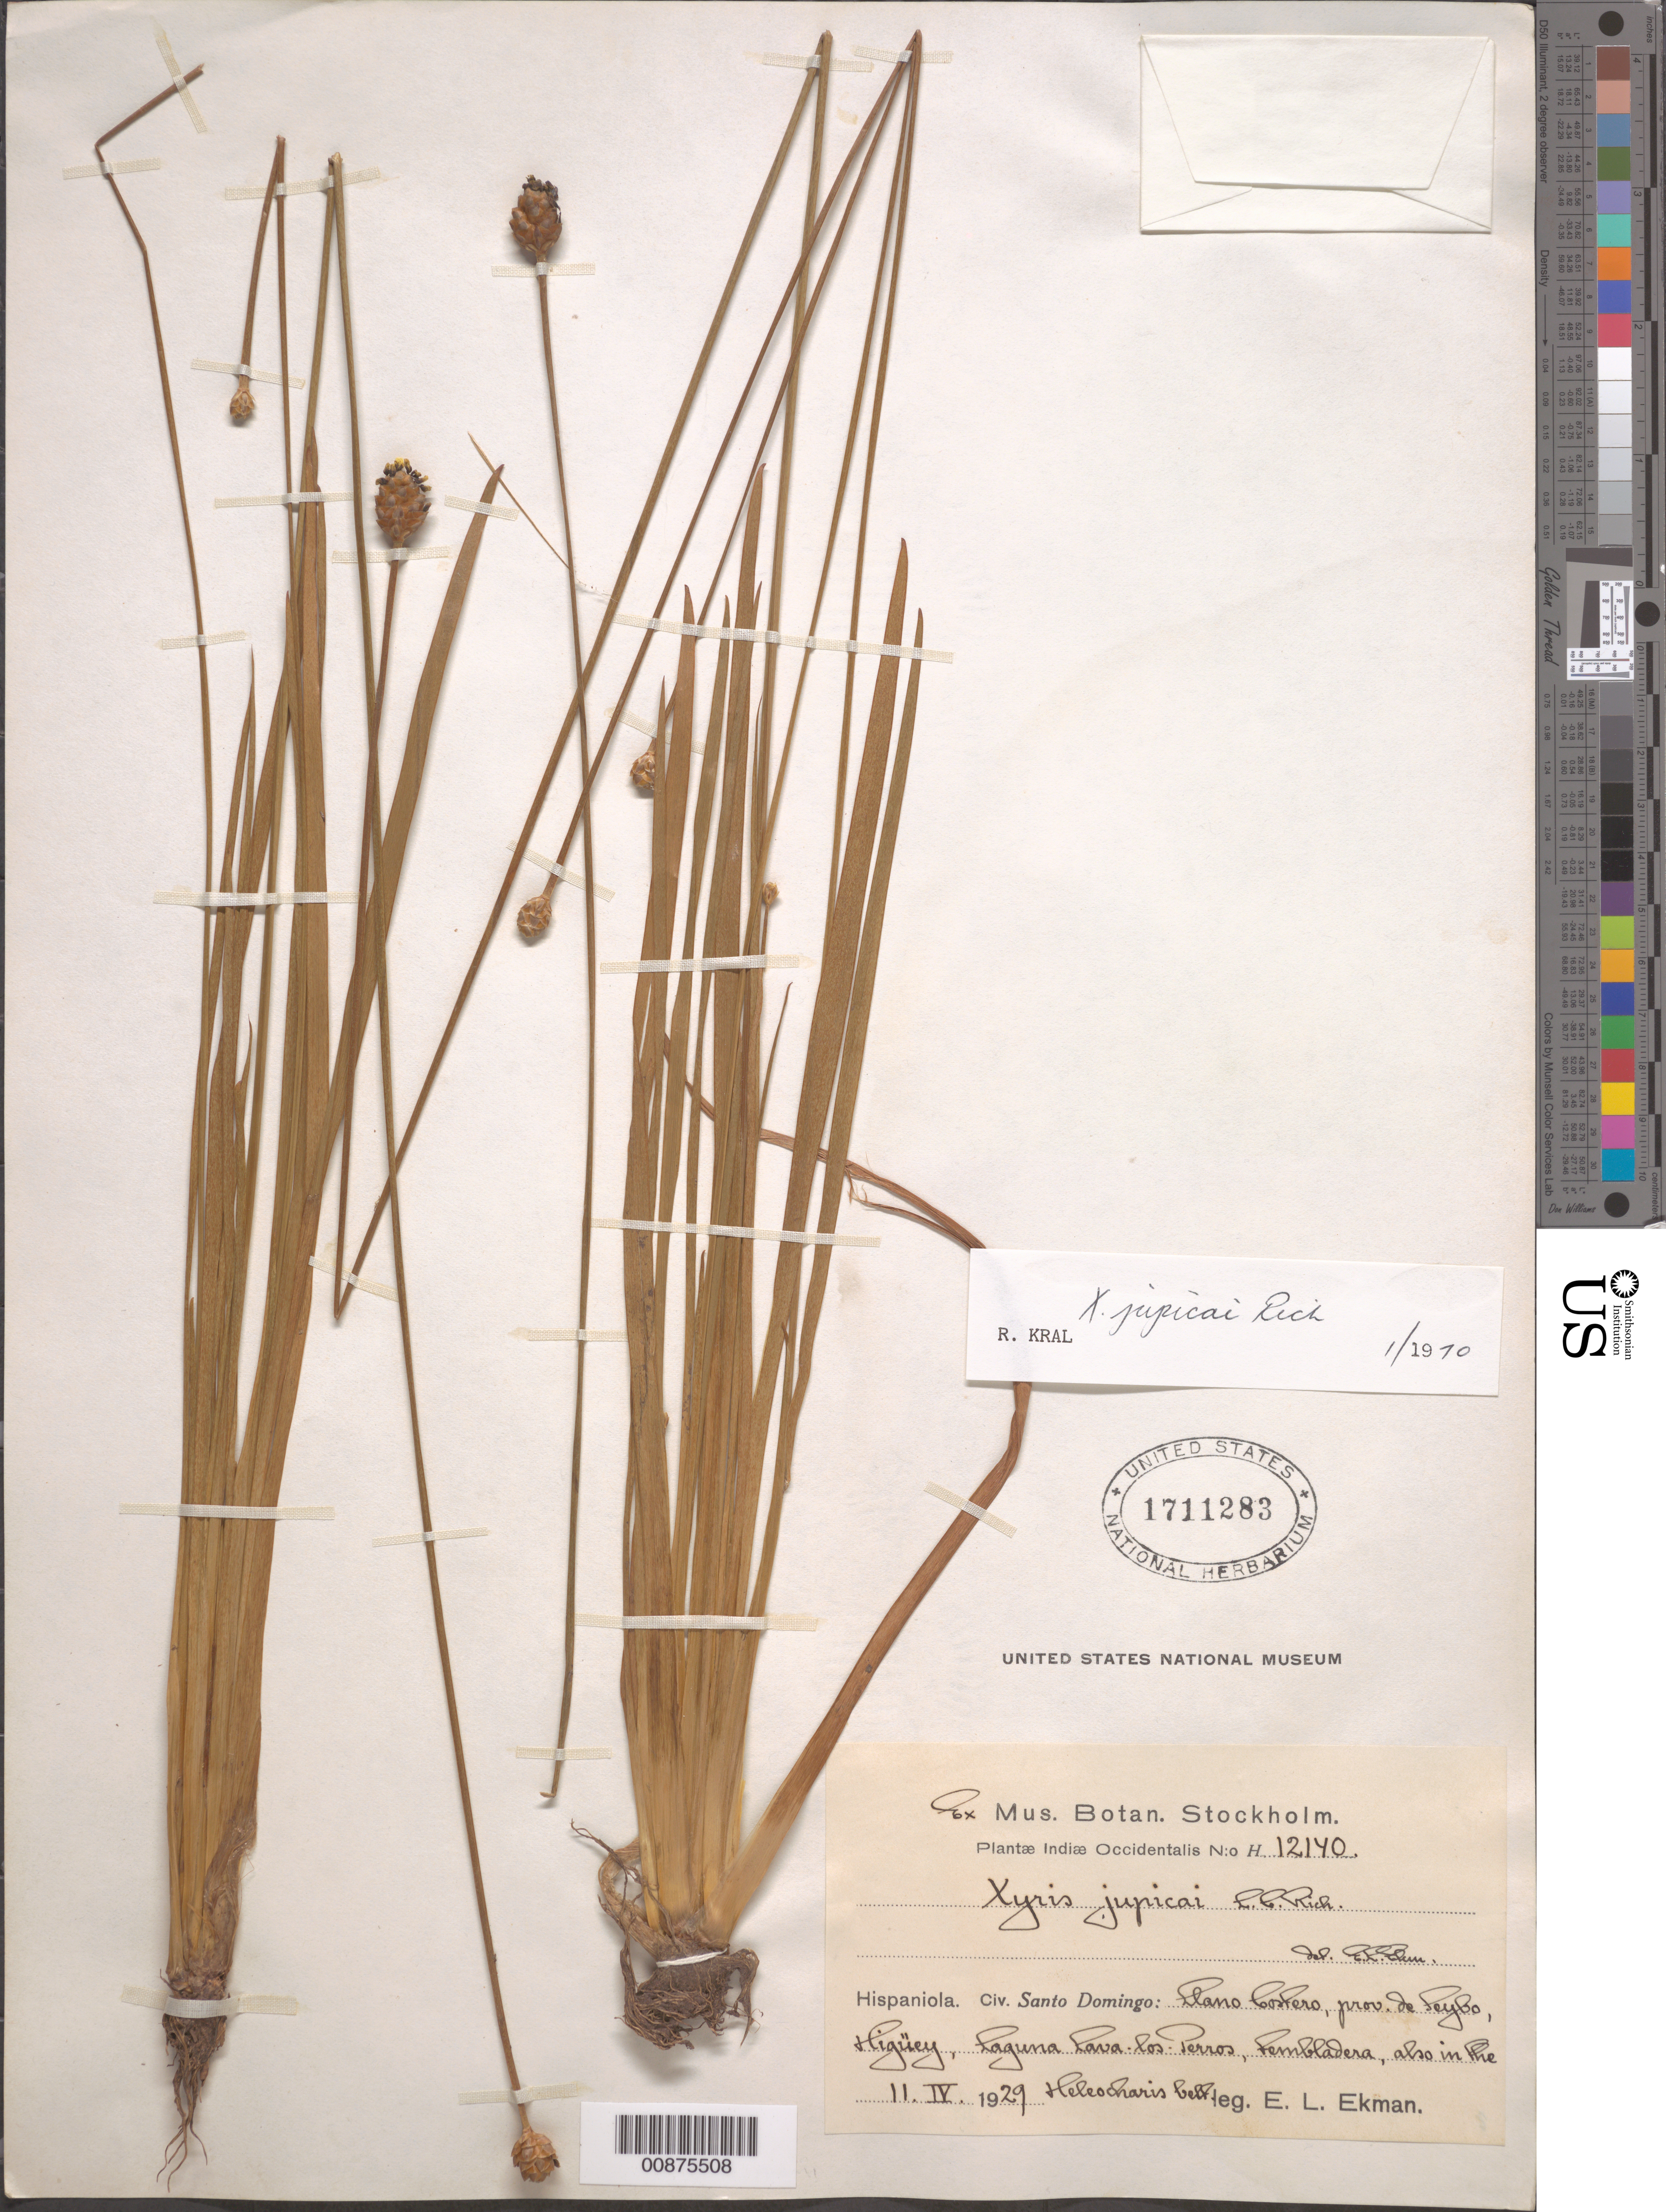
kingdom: Plantae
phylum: Tracheophyta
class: Liliopsida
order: Poales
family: Xyridaceae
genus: Xyris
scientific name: Xyris jupicai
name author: Rich.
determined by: Kral, Robert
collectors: E. L. Ekman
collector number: H 12140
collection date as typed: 02 Apr 1929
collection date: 1929-04-02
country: Dominican Republic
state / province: El Seibo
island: Hispaniola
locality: Llano Costero, Higüey, Laguna Lava los Perros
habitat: Tembladera, also in the Heleocharis belt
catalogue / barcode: US 1711283